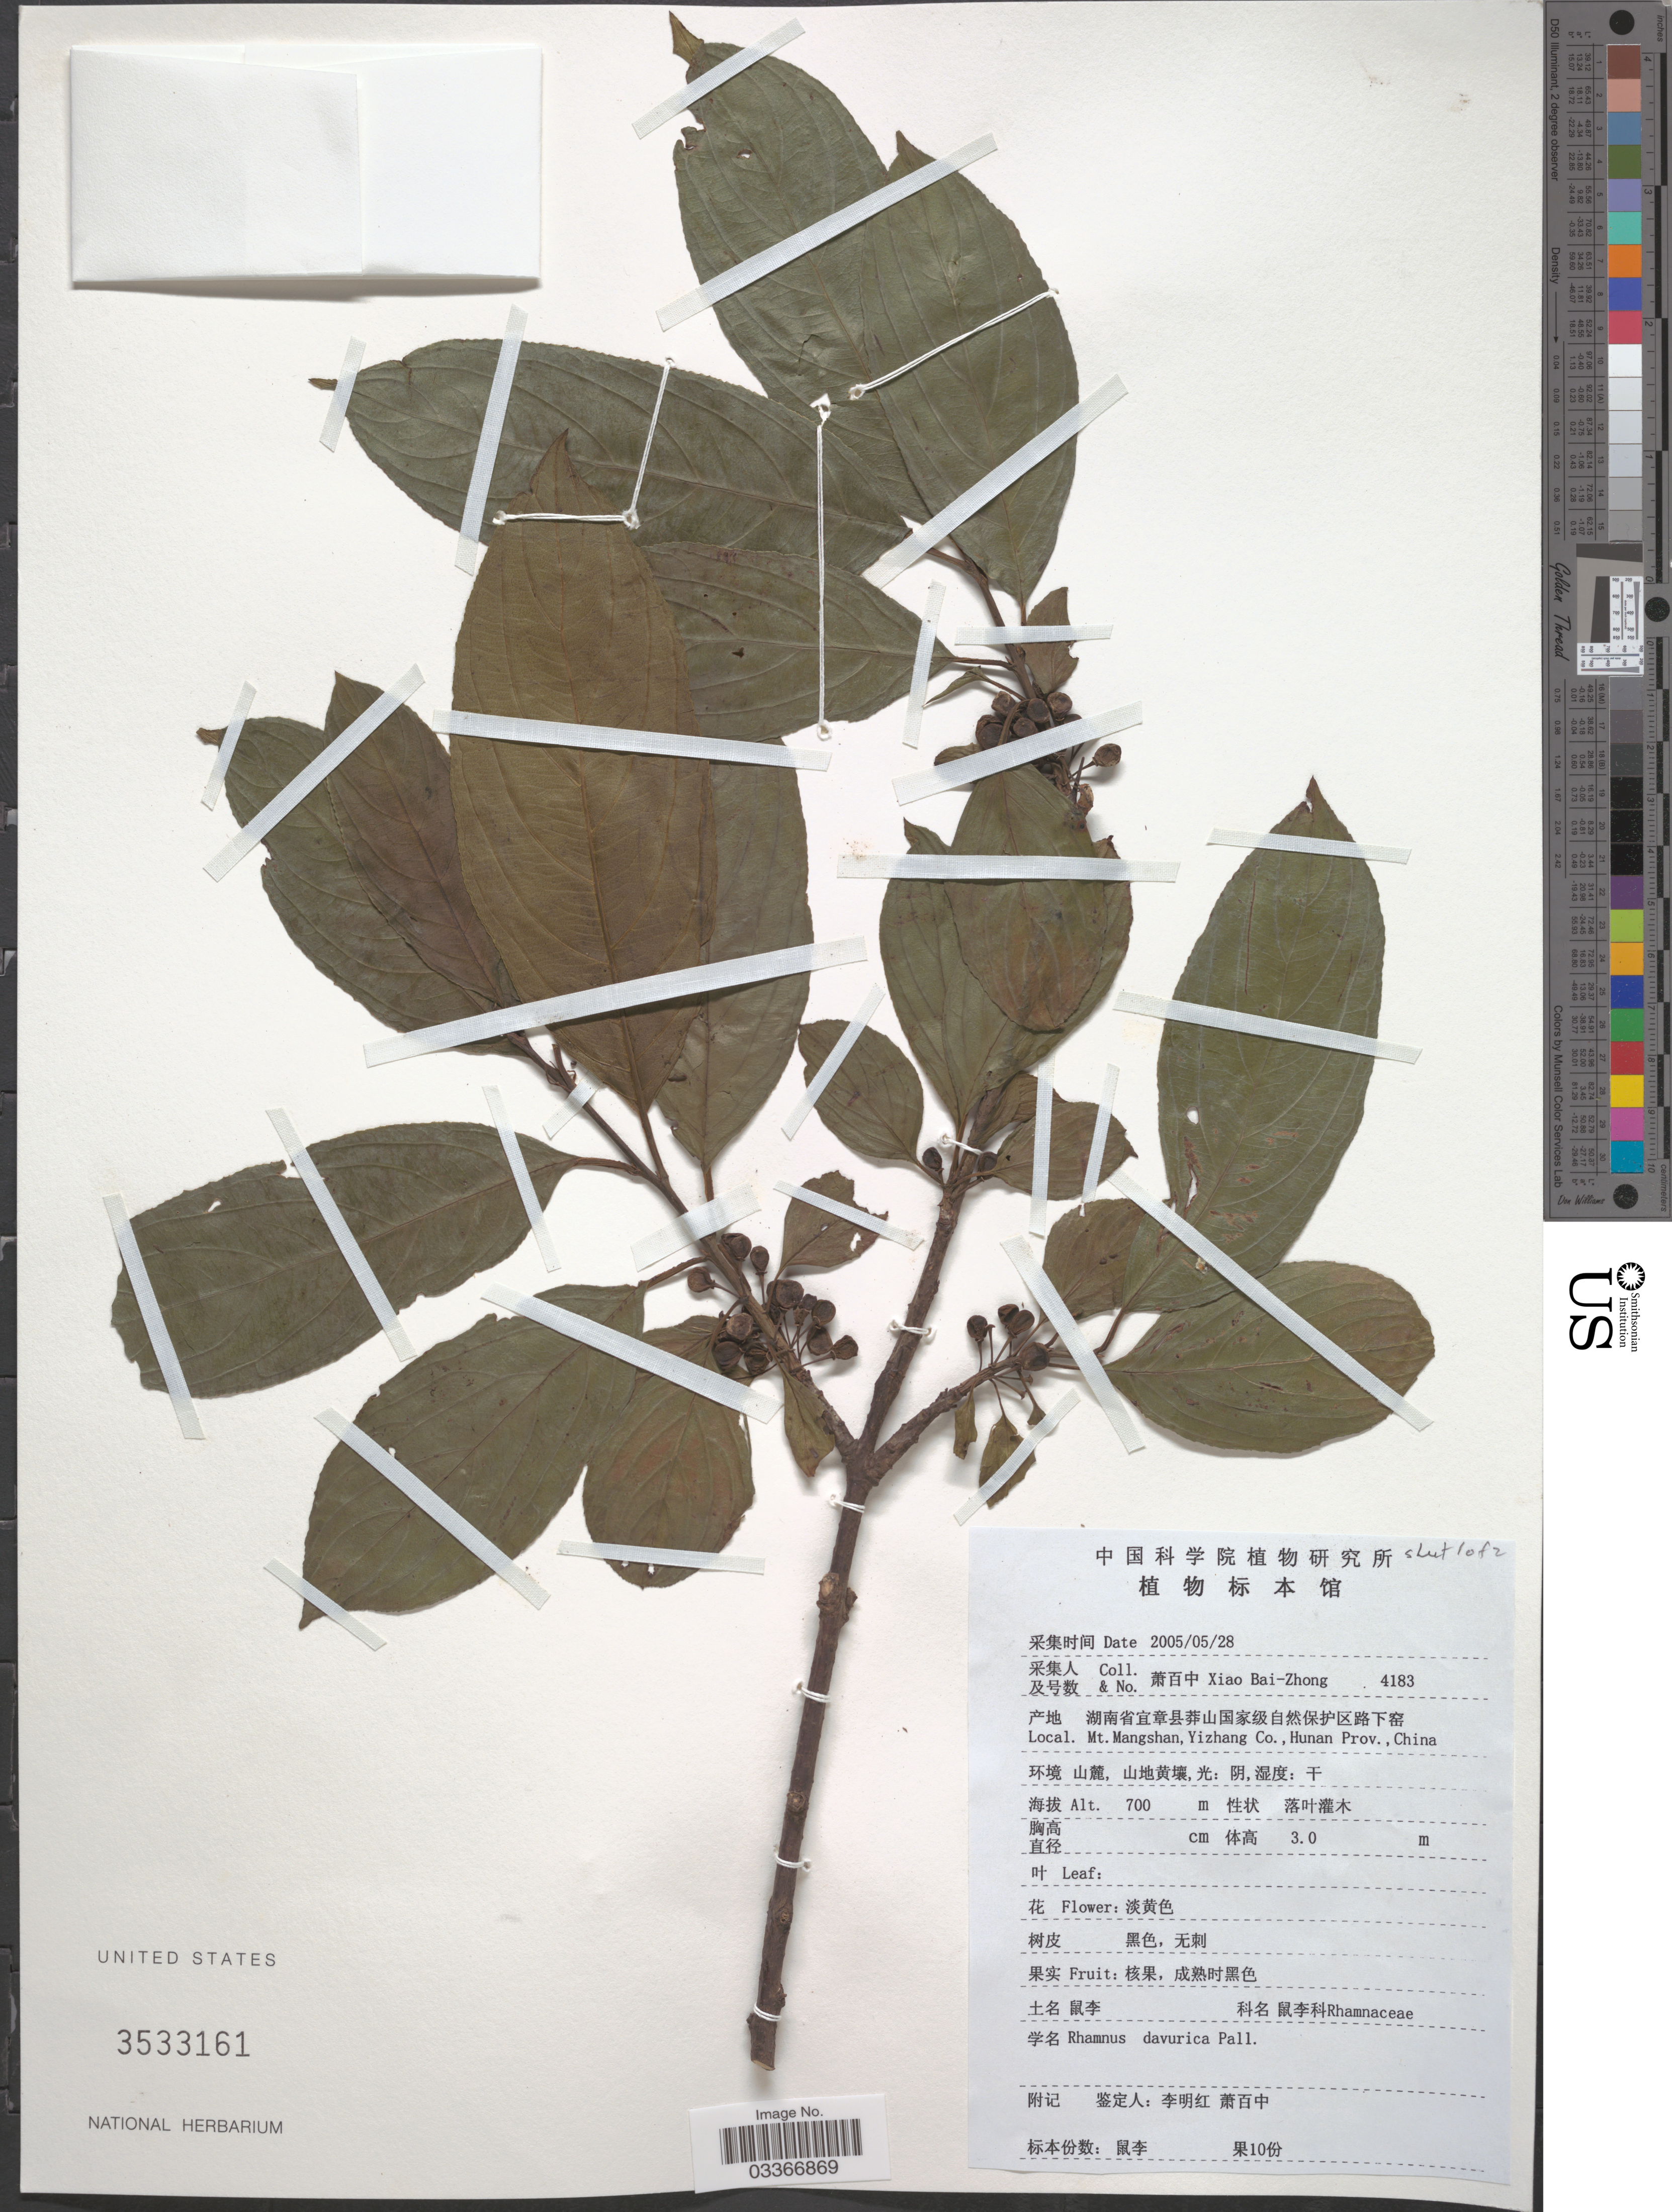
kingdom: Plantae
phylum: Tracheophyta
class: Magnoliopsida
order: Rosales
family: Rhamnaceae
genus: Rhamnus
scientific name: Rhamnus davurica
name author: Pall.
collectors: B. Z. Xiao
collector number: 4183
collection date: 2005-05-28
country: China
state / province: Hunan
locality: Mt. Mangshan, Yizhang Co.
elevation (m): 700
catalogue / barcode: US 3533161